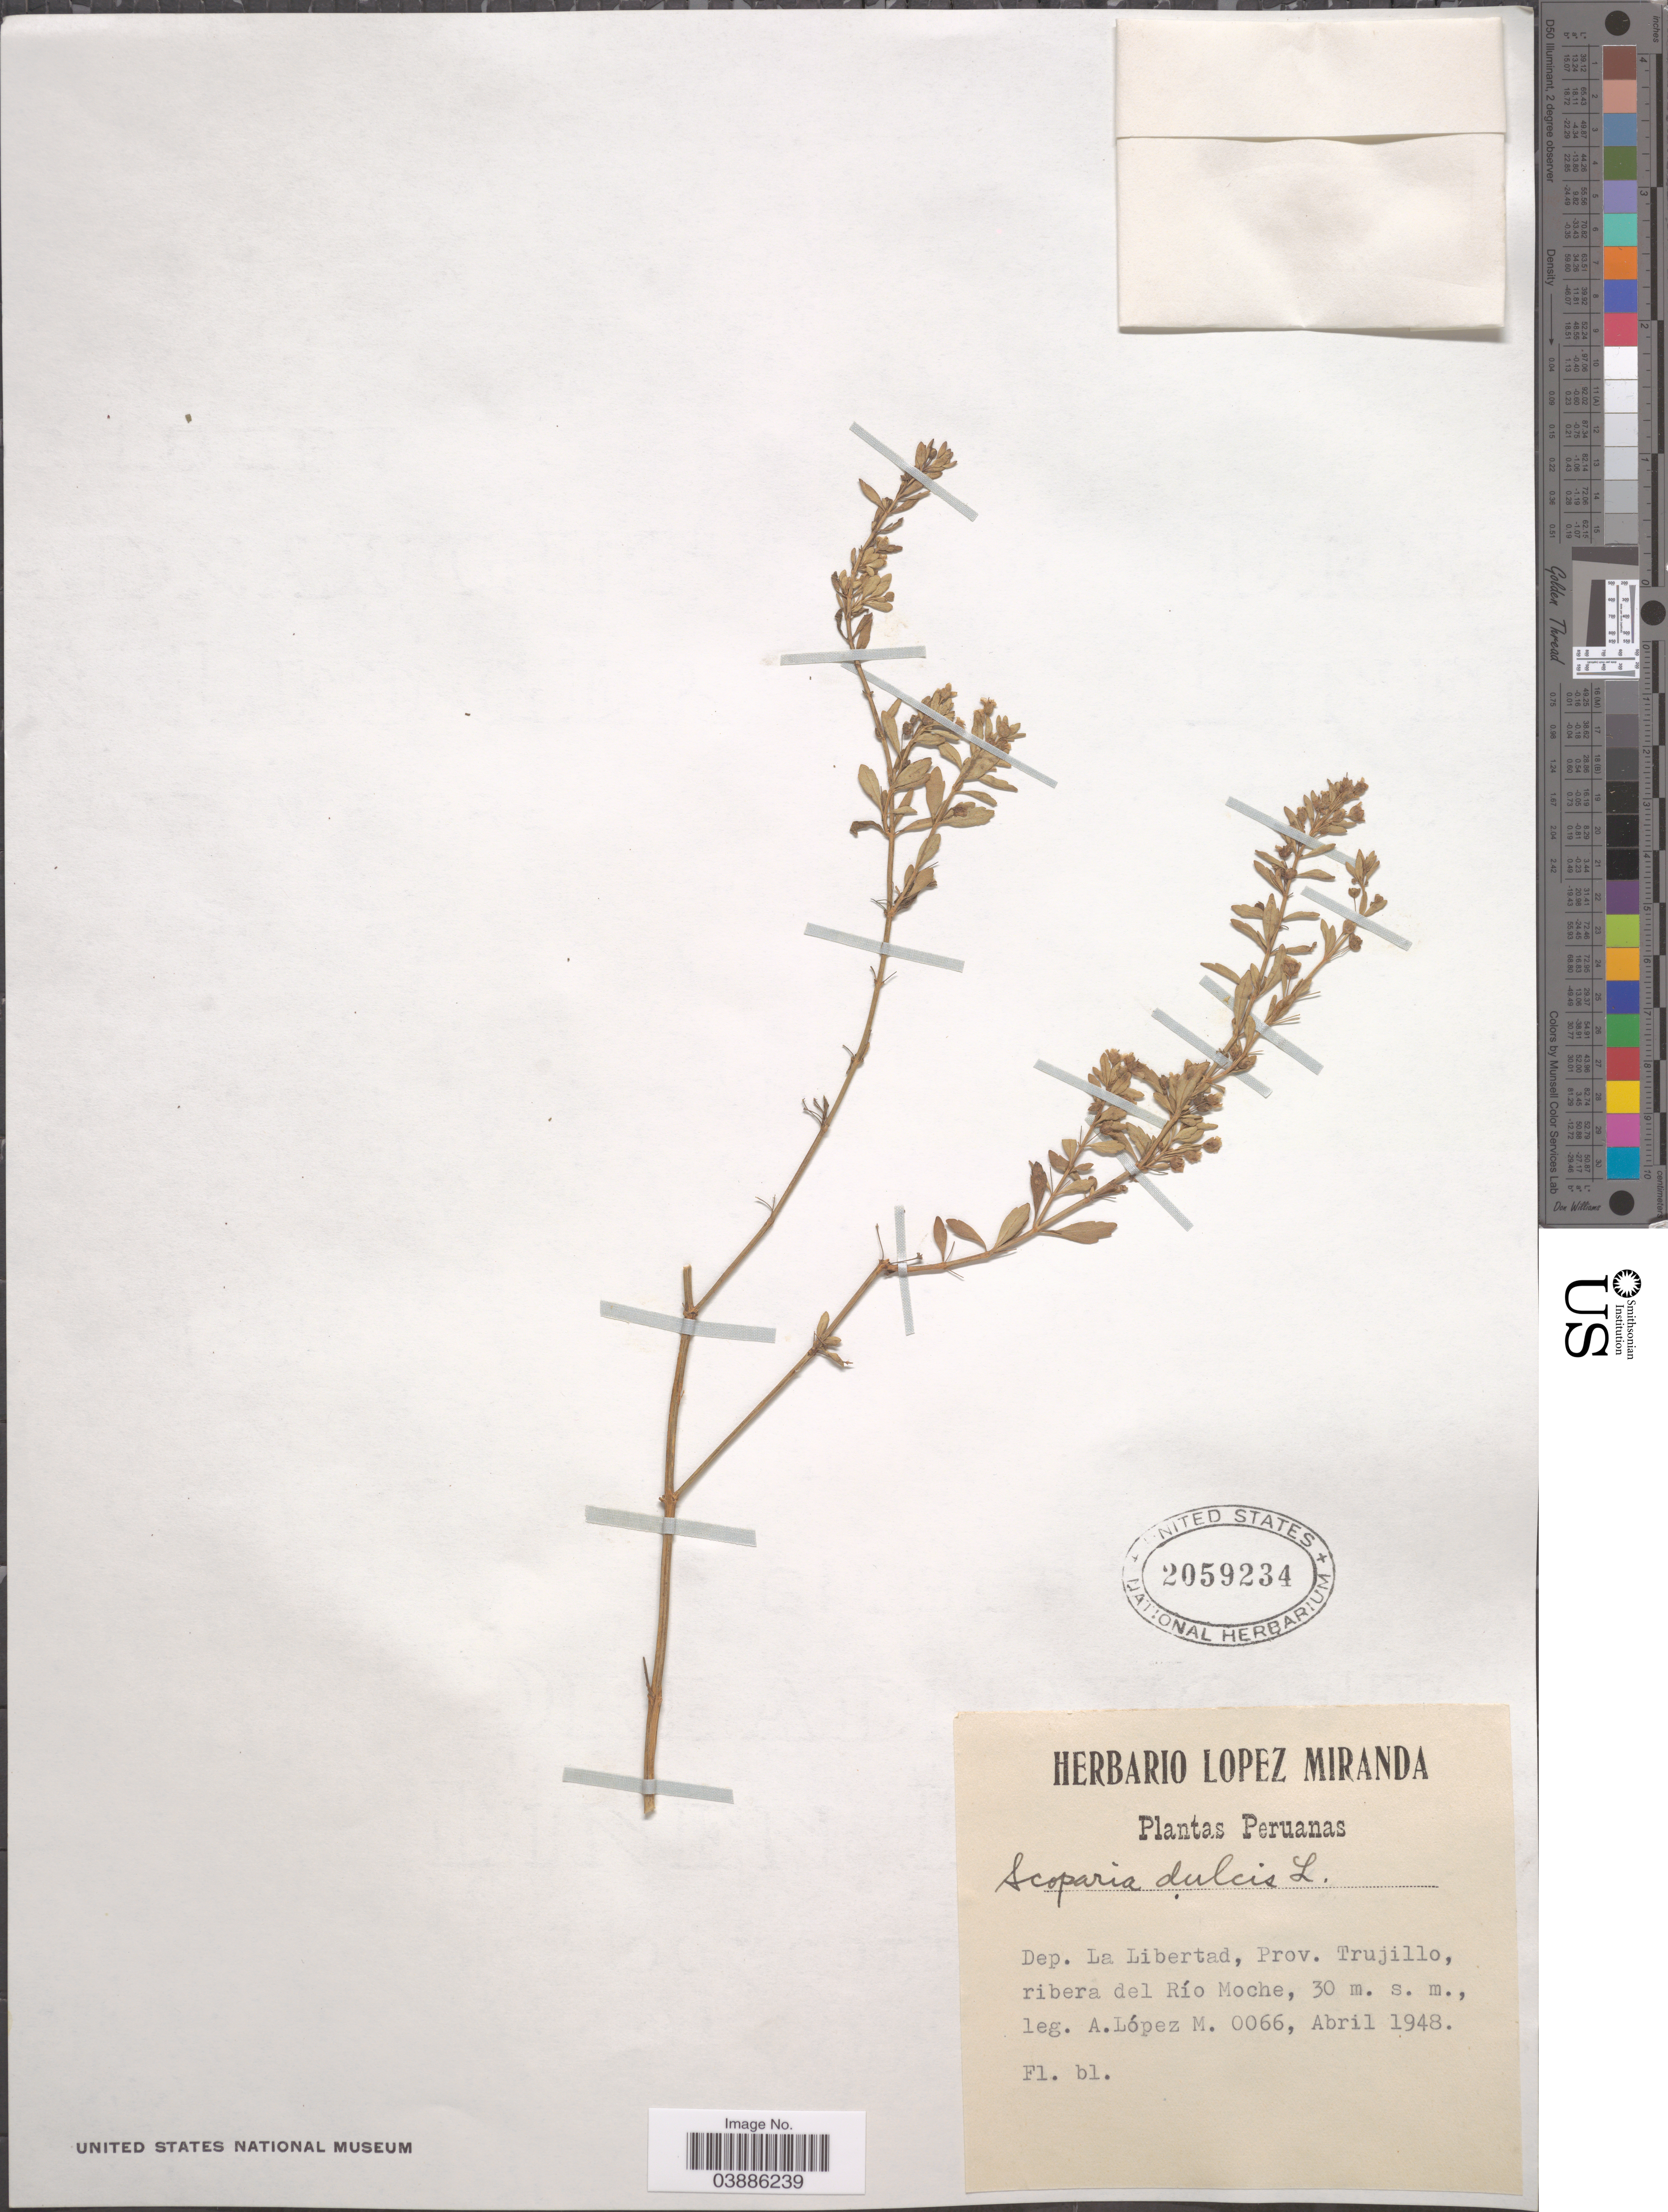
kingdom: Plantae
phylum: Tracheophyta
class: Magnoliopsida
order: Lamiales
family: Plantaginaceae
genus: Scoparia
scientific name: Scoparia dulcis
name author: L.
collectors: A. López M.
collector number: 0066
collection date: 1948-04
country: Peru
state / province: La Libertad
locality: Dep. La Libertad, Prov. Trujillo, ribera del Río Moche.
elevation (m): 30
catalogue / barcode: US 2059234